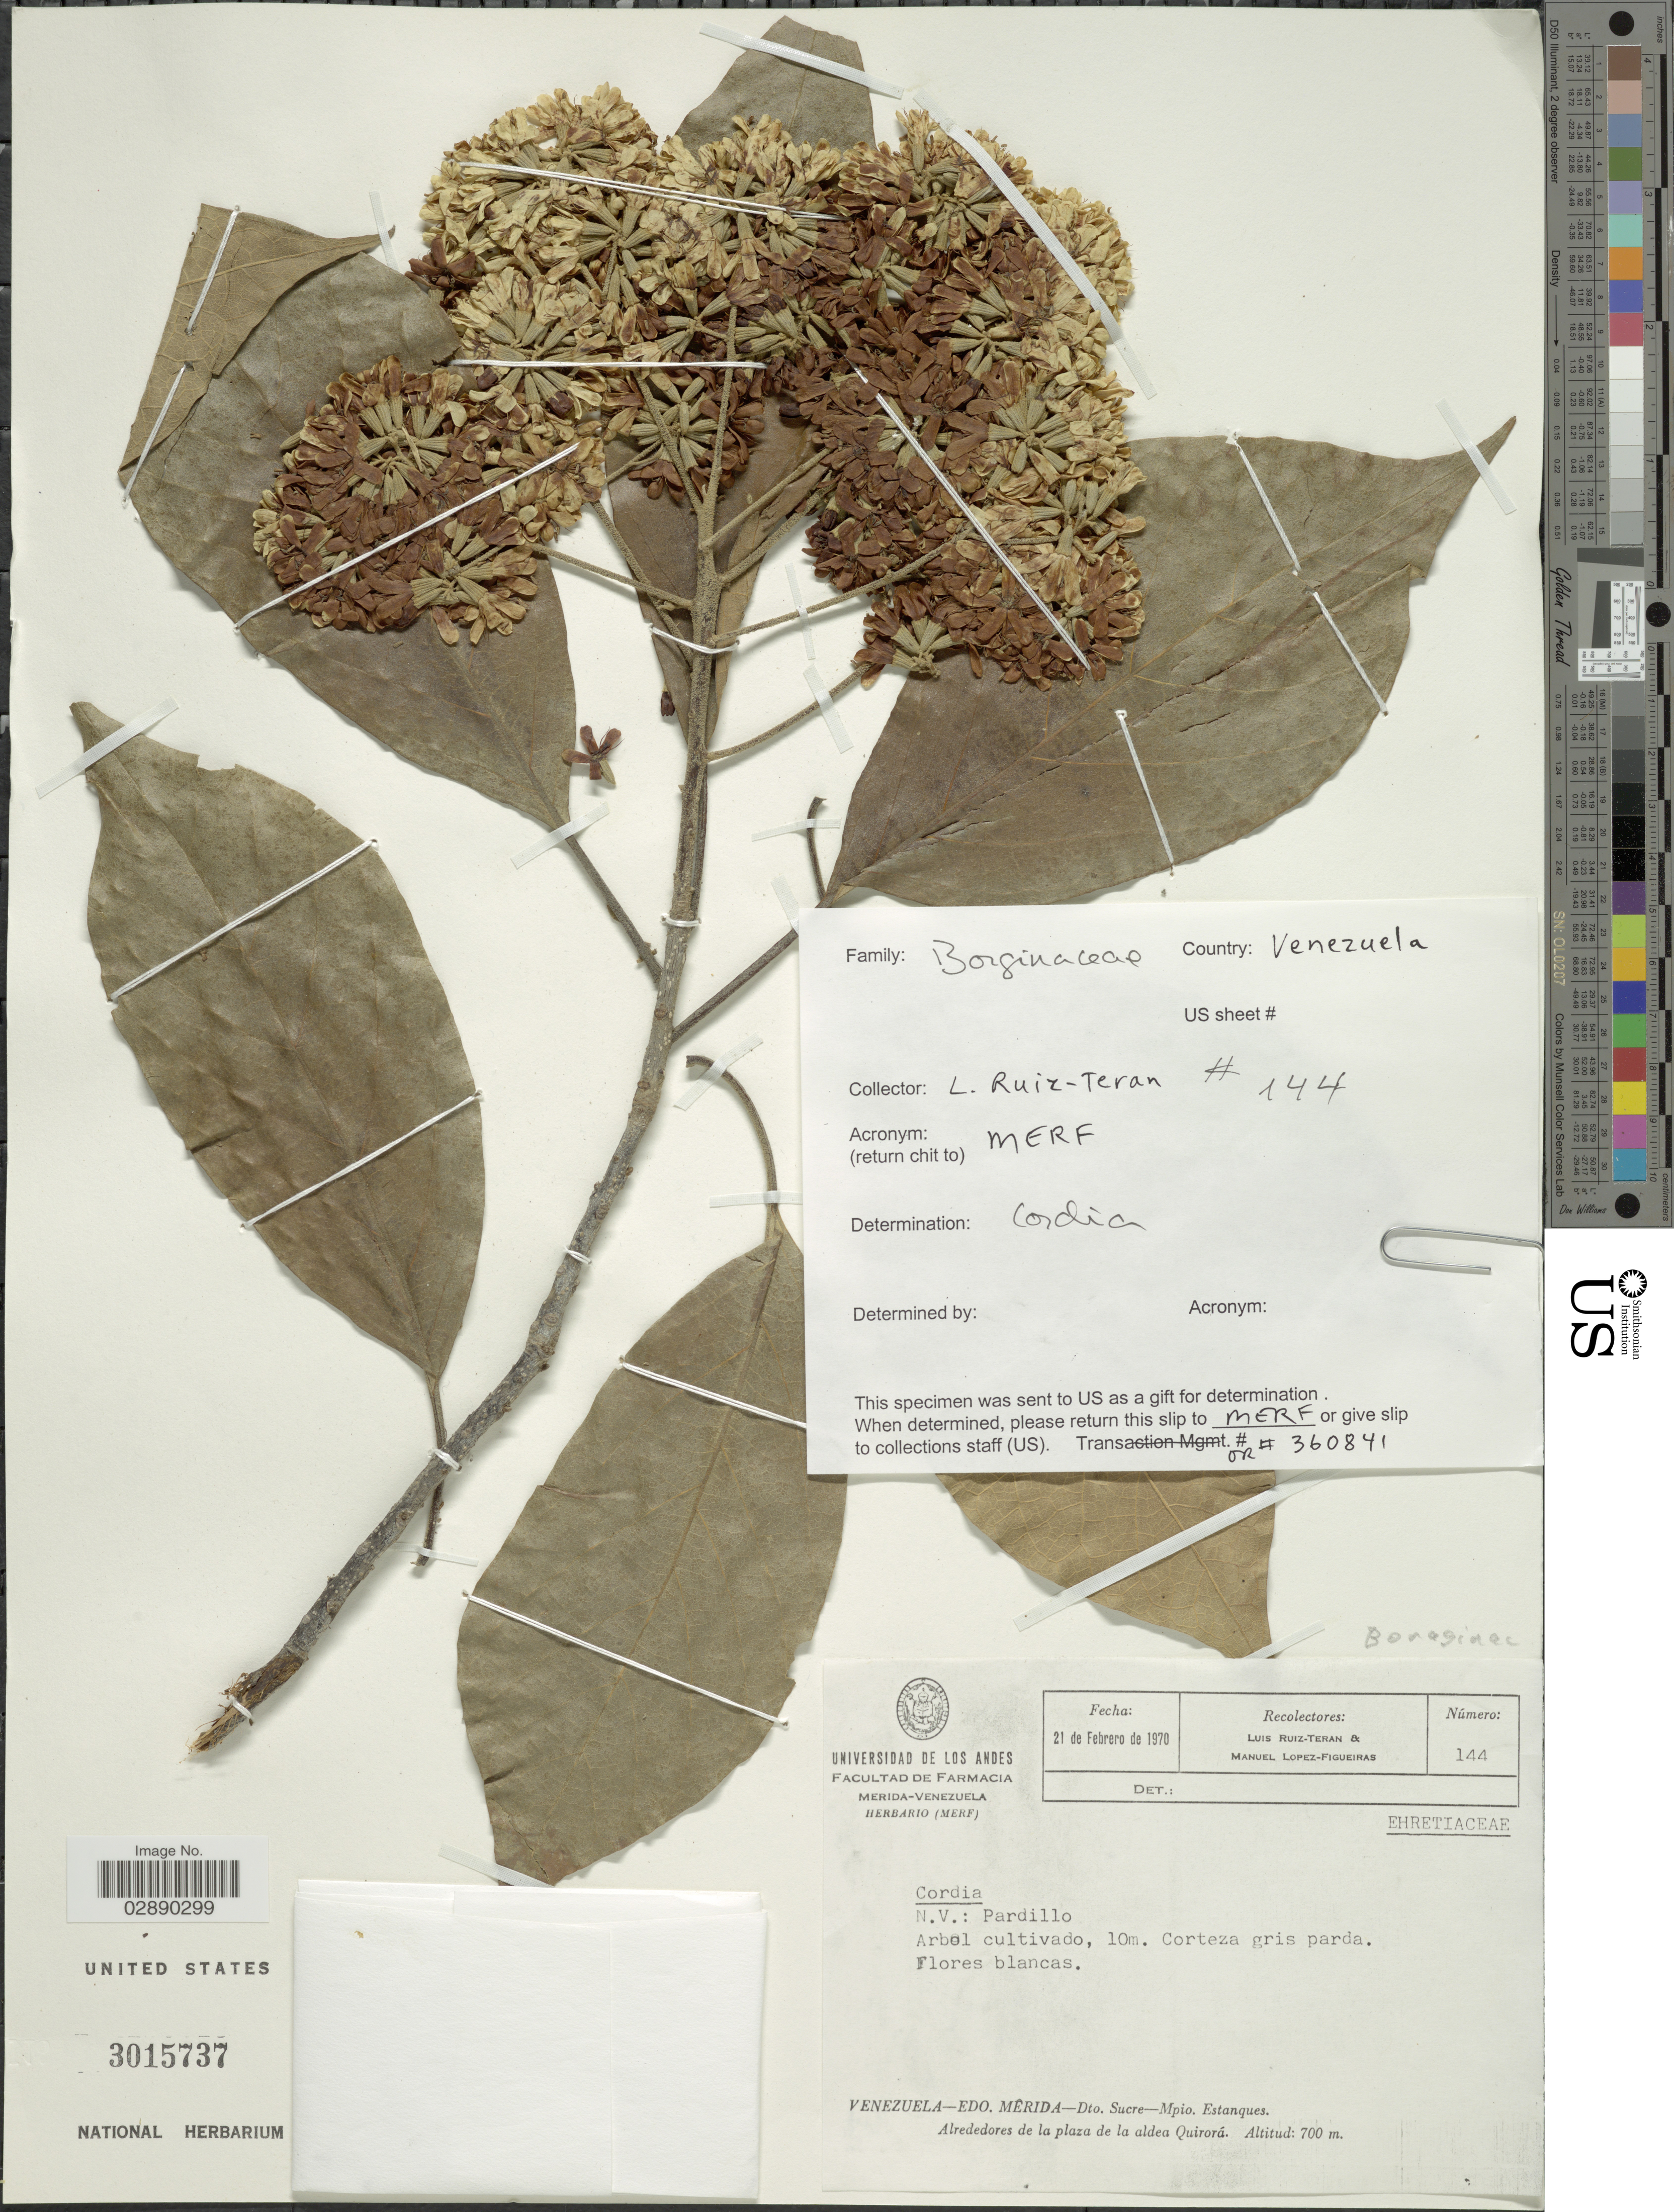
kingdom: Plantae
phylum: Tracheophyta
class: Magnoliopsida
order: Boraginales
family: Cordiaceae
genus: Cordia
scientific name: Cordia alliodora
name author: (Ruiz & Pav.) Oken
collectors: L. E. Ruíz-Terán & M. López Figueiras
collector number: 144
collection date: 1970-02-21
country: Venezuela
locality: Edo. Merida - Dto. Sucre - Mpio. Enstanques. Alrededores de la plaza de la aldea Quirorá.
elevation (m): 700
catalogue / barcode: US 3015737